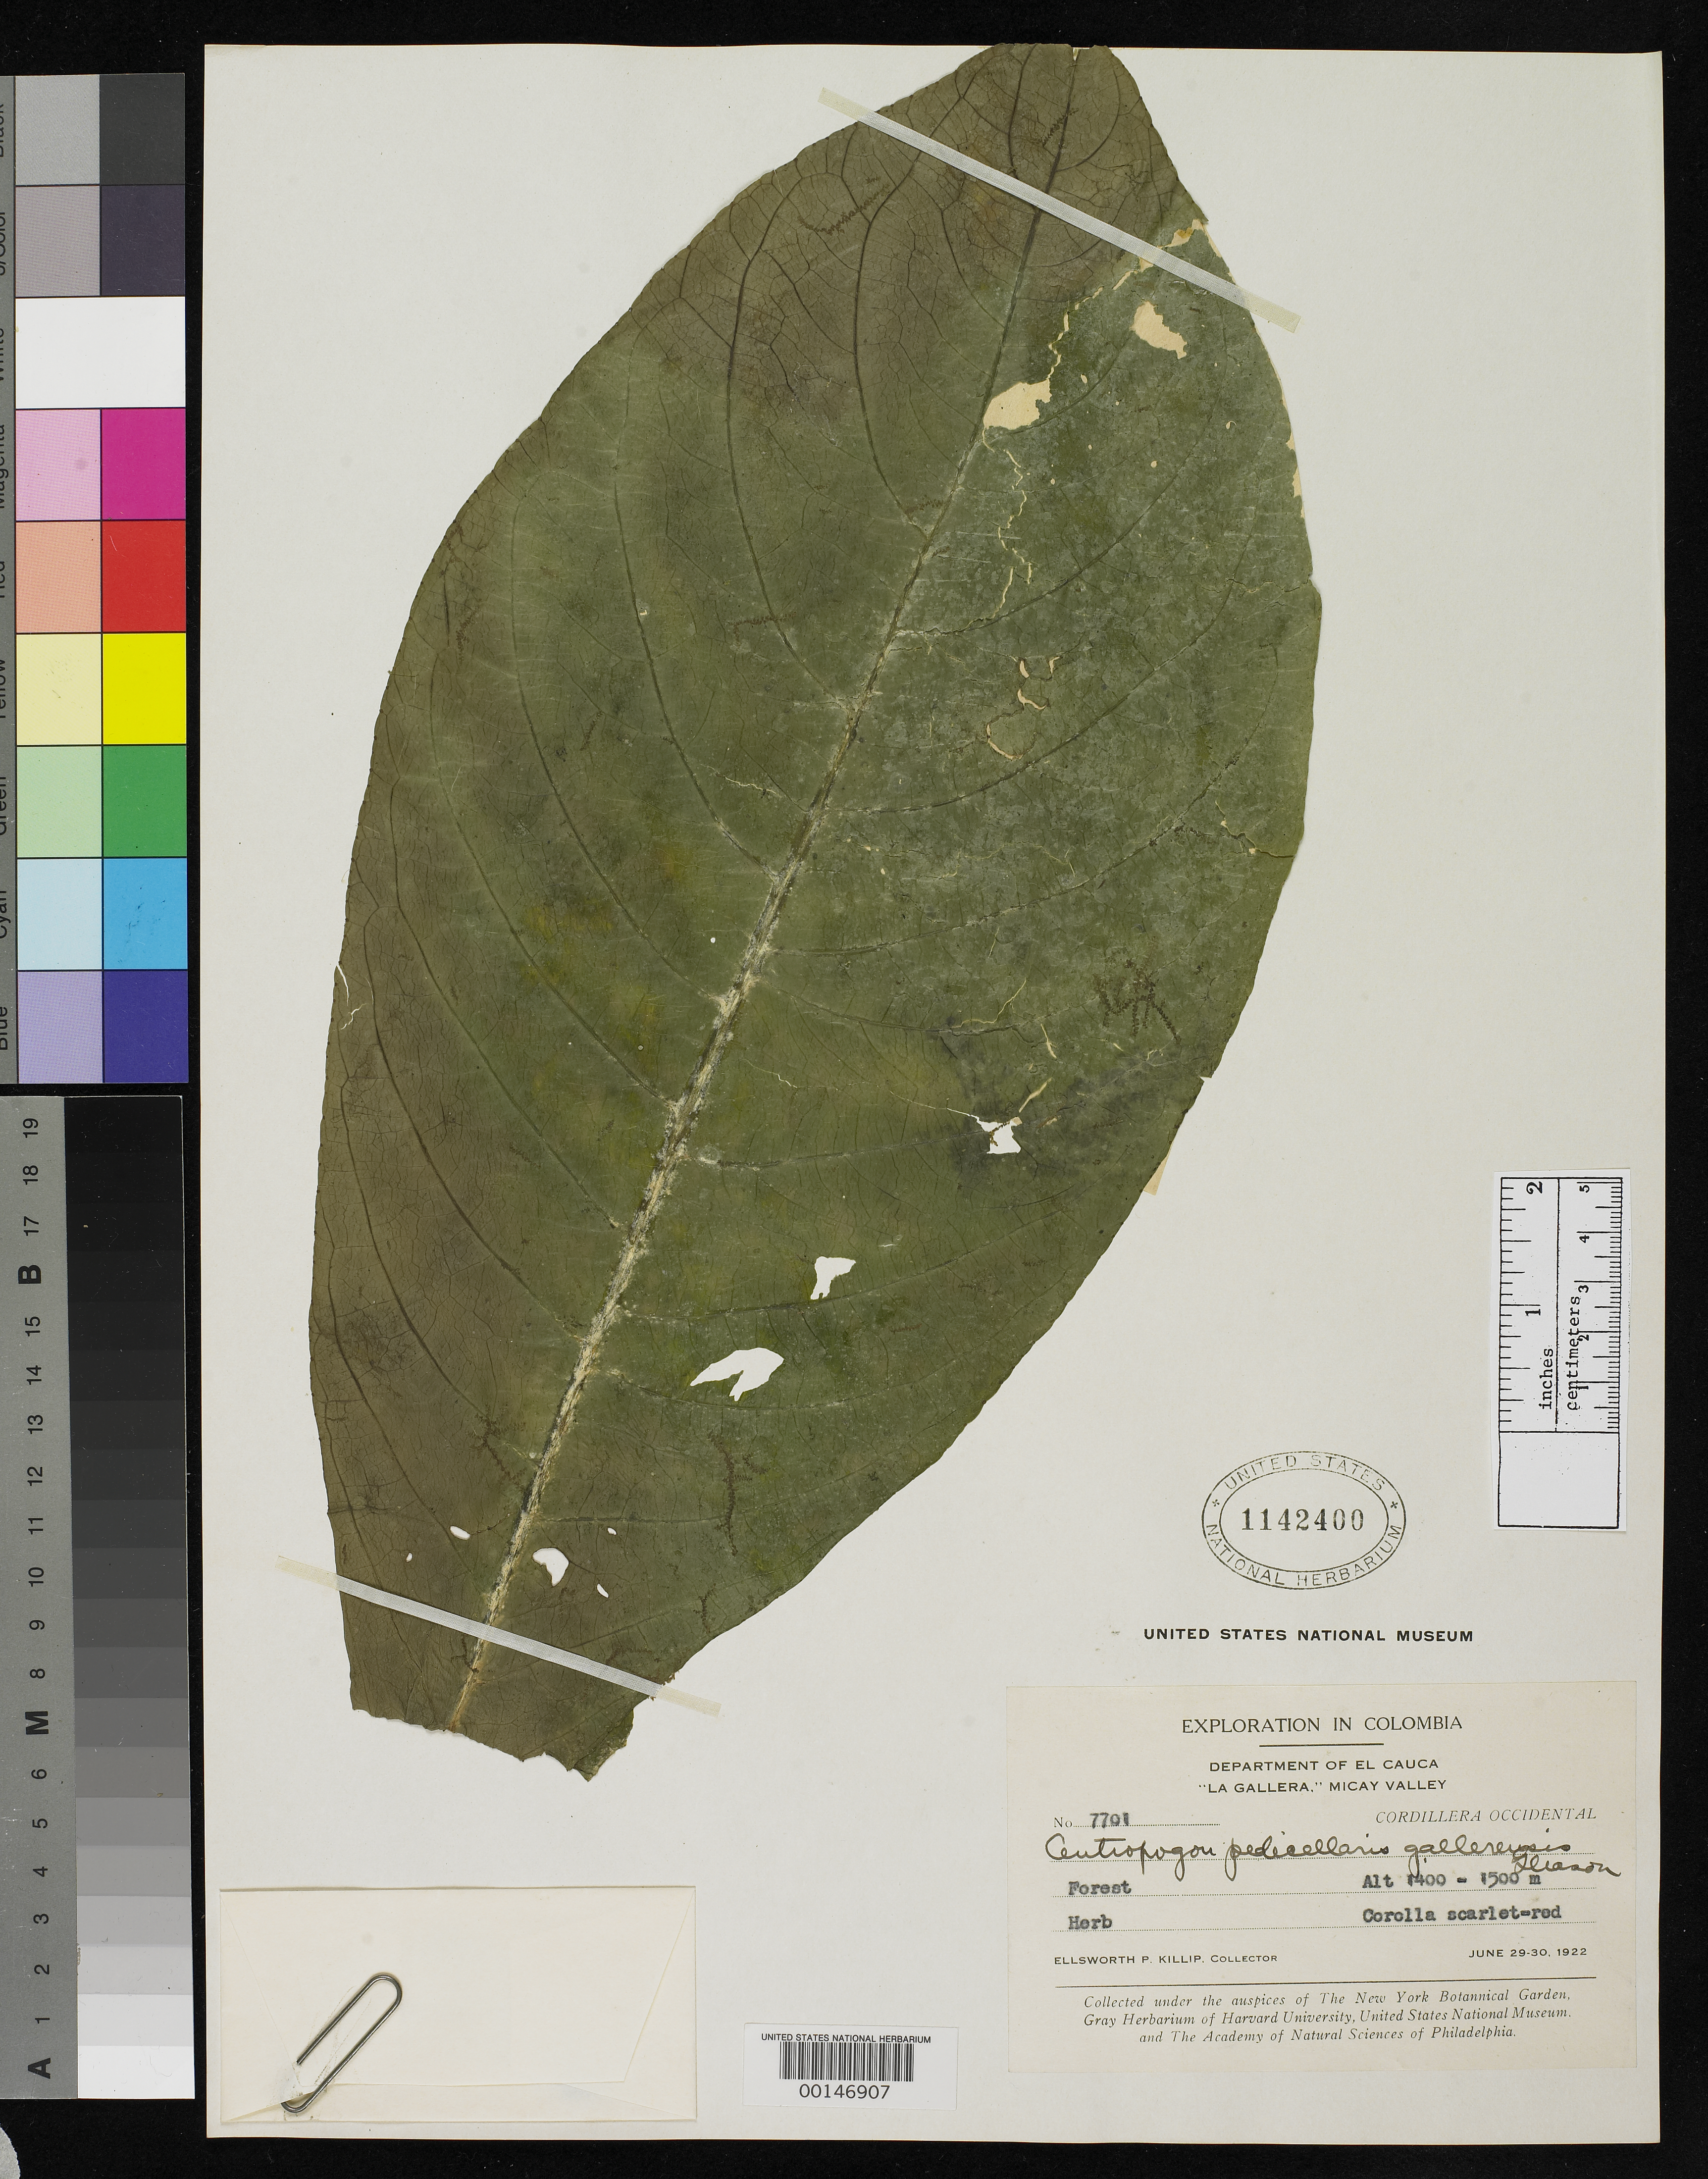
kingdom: Plantae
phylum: Tracheophyta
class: Magnoliopsida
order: Asterales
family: Campanulaceae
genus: Centropogon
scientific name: Centropogon pedicellaris var. gallerensis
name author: Gleason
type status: Type Collection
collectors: E. P. Killip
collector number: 7701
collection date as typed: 29 Jun 1922 to 30 Jun 1922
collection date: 1922-06-29/1922-06-30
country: Colombia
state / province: Cauca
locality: Micay Valley.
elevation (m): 1400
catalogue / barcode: US 1142400